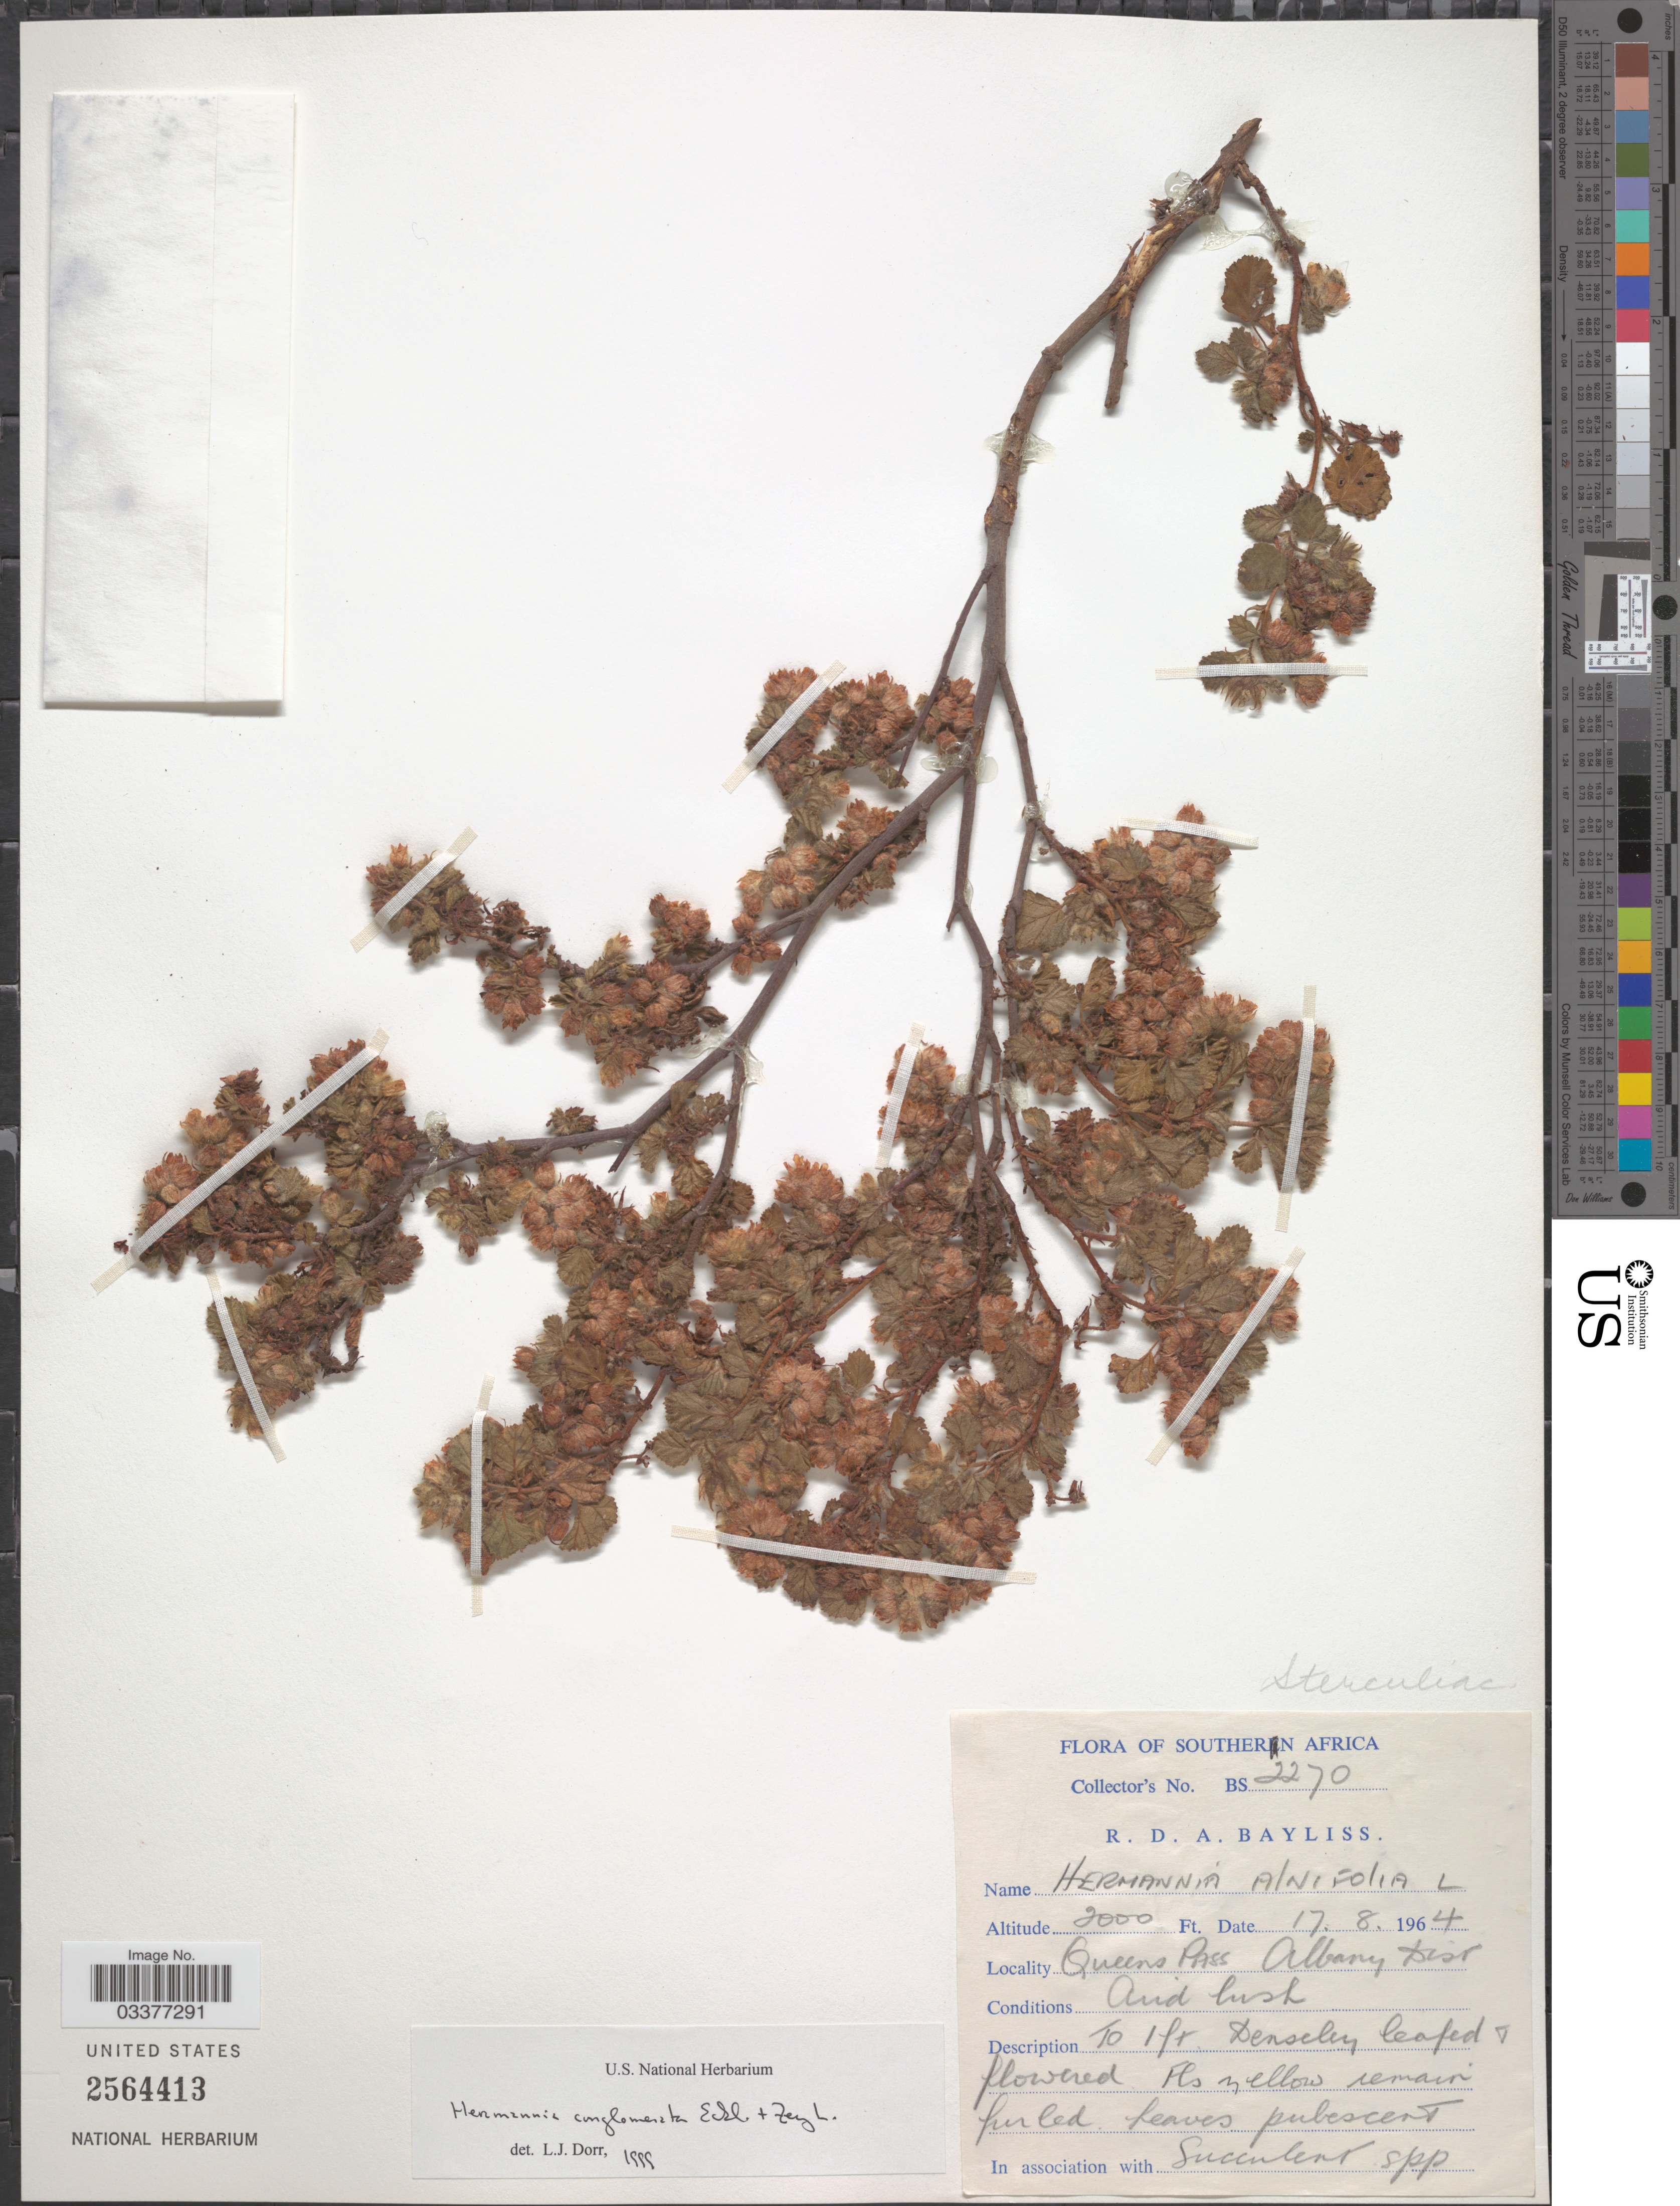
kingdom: Plantae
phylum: Tracheophyta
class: Magnoliopsida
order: Malvales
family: Malvaceae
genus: Hermannia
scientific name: Hermannia conglomerata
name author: Eckl. & Zeyh.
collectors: R. Bayliss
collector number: BS2270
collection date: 1964-08-17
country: South Africa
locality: Southern Africa. Queens Pass Albany Dist.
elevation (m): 610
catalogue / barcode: US 2564413